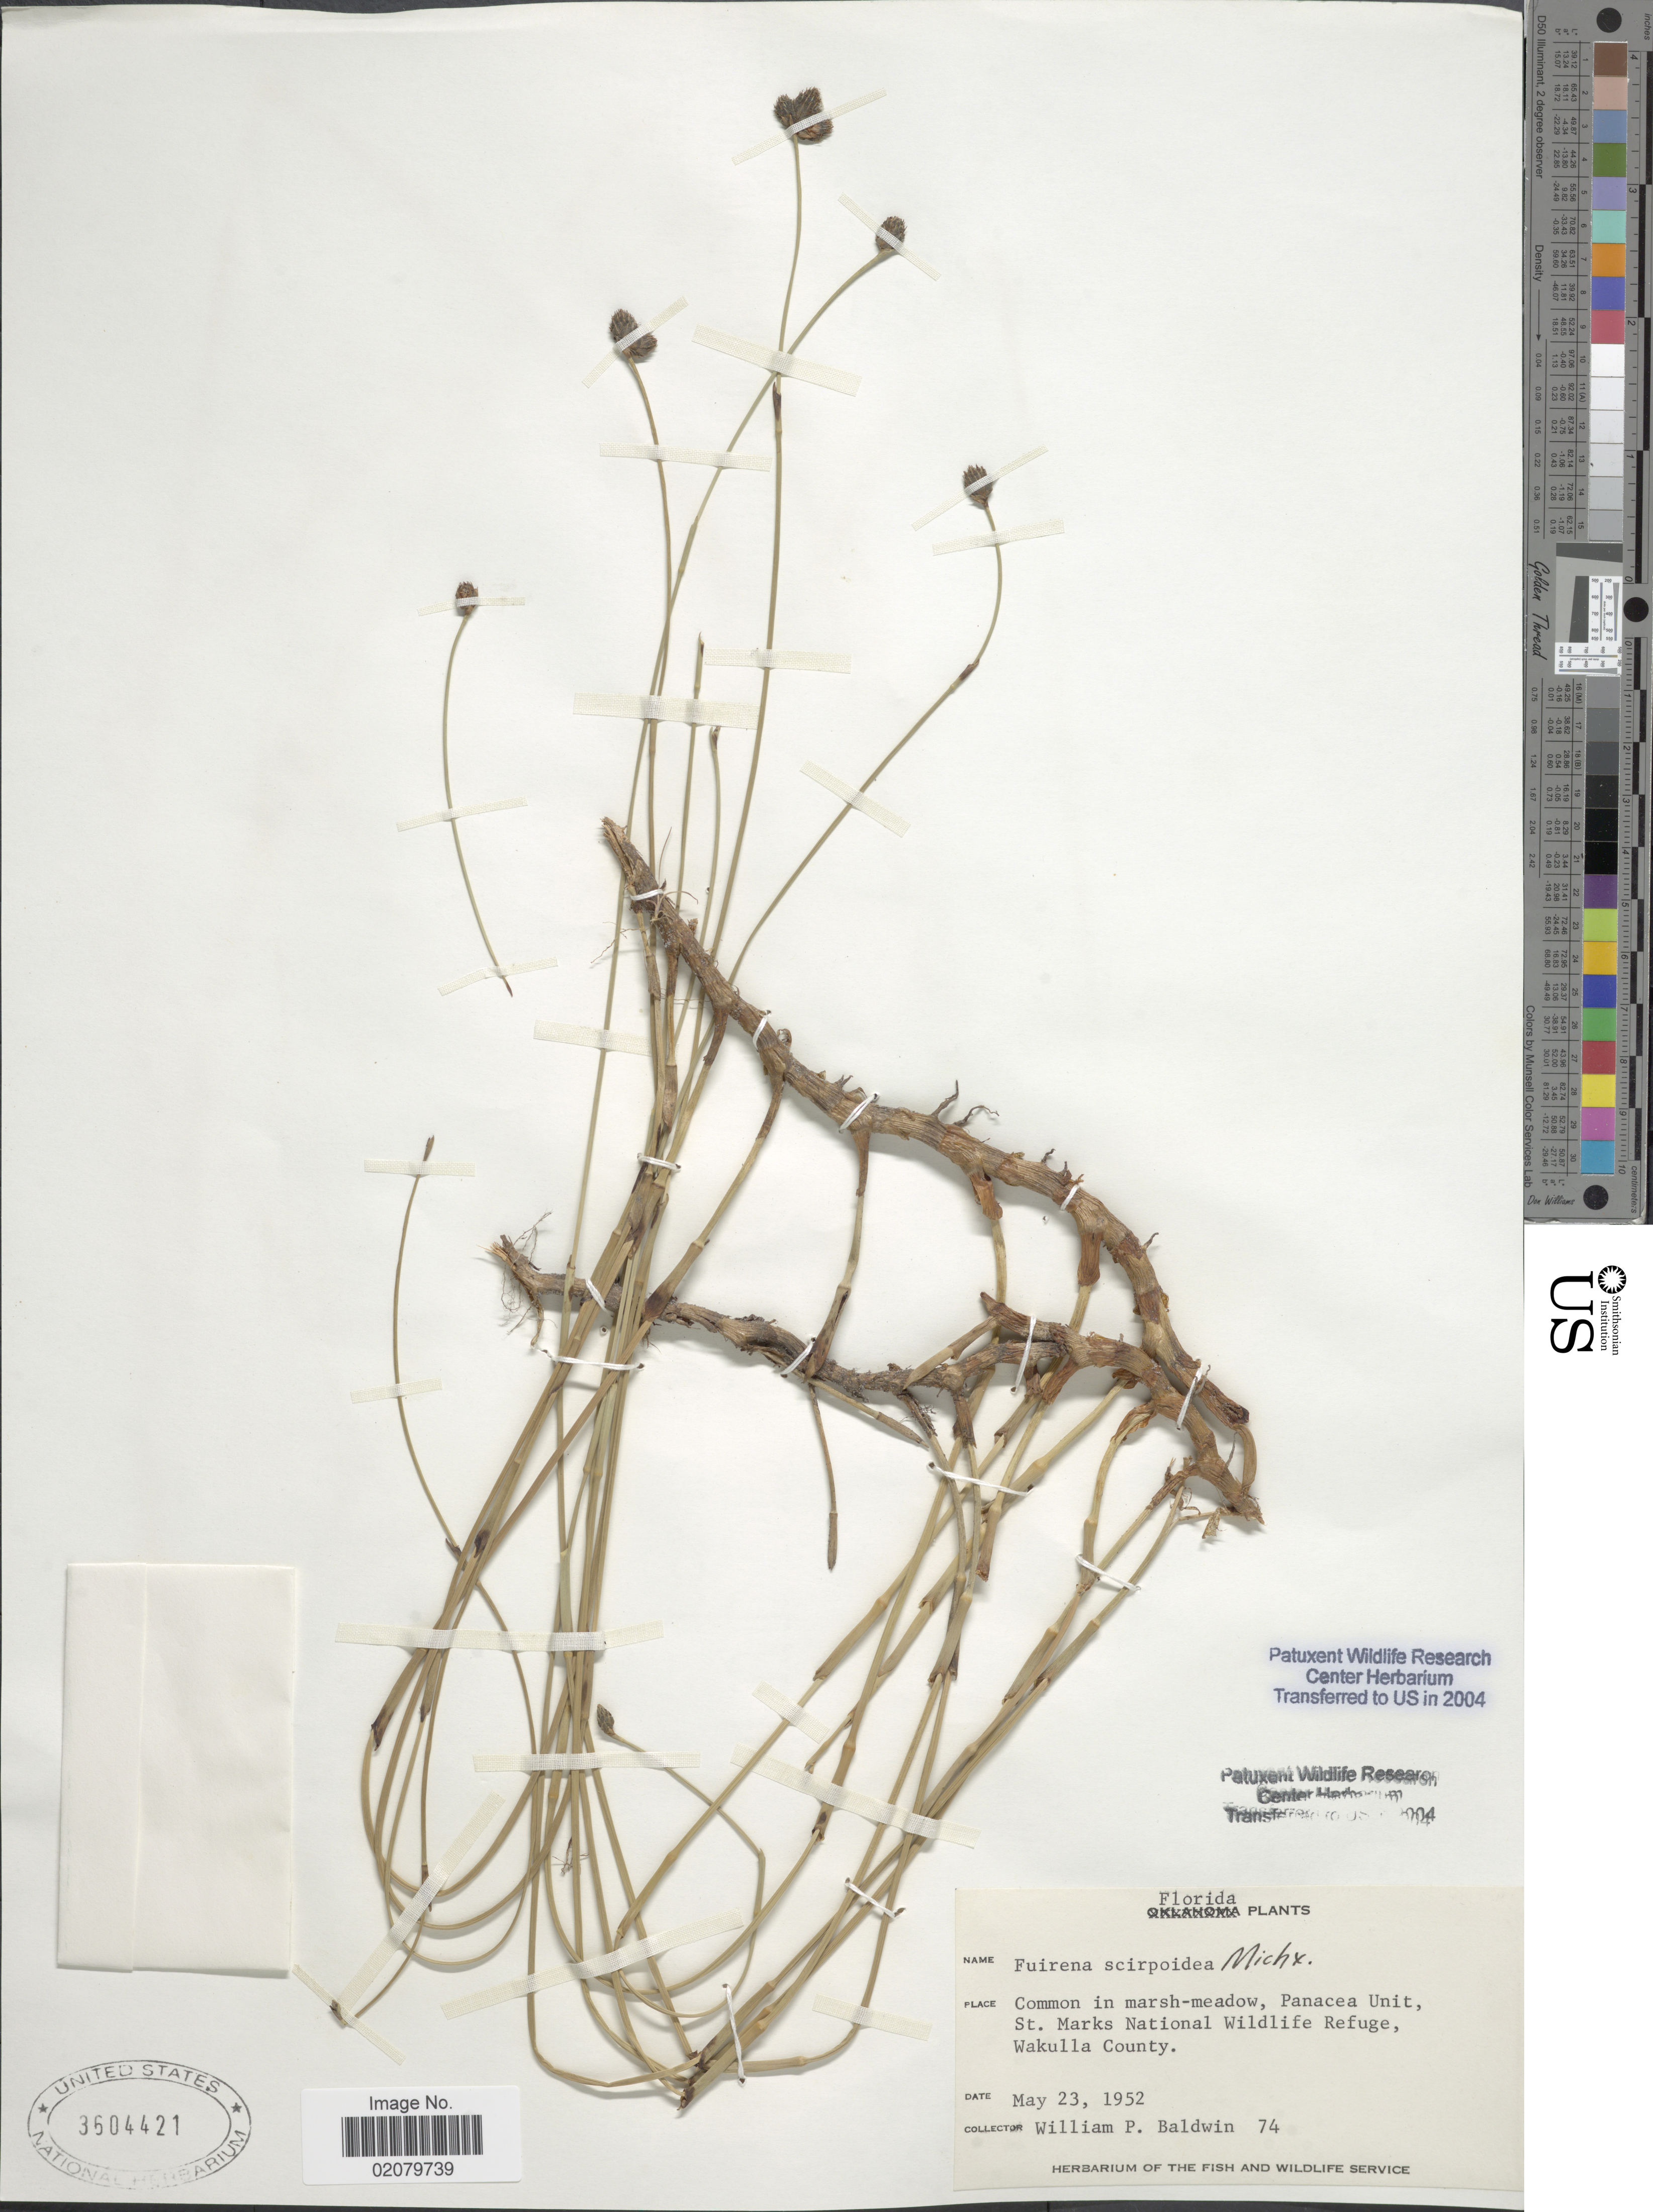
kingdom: Plantae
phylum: Tracheophyta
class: Liliopsida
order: Poales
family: Cyperaceae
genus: Fuirena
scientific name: Fuirena scirpoidea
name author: Michx.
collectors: W. Baldwin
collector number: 74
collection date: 1952-05-23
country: United States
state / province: Florida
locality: Panacea Unit, St. Marks National Wildlife Refuge, Wakulla County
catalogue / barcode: US 3604421